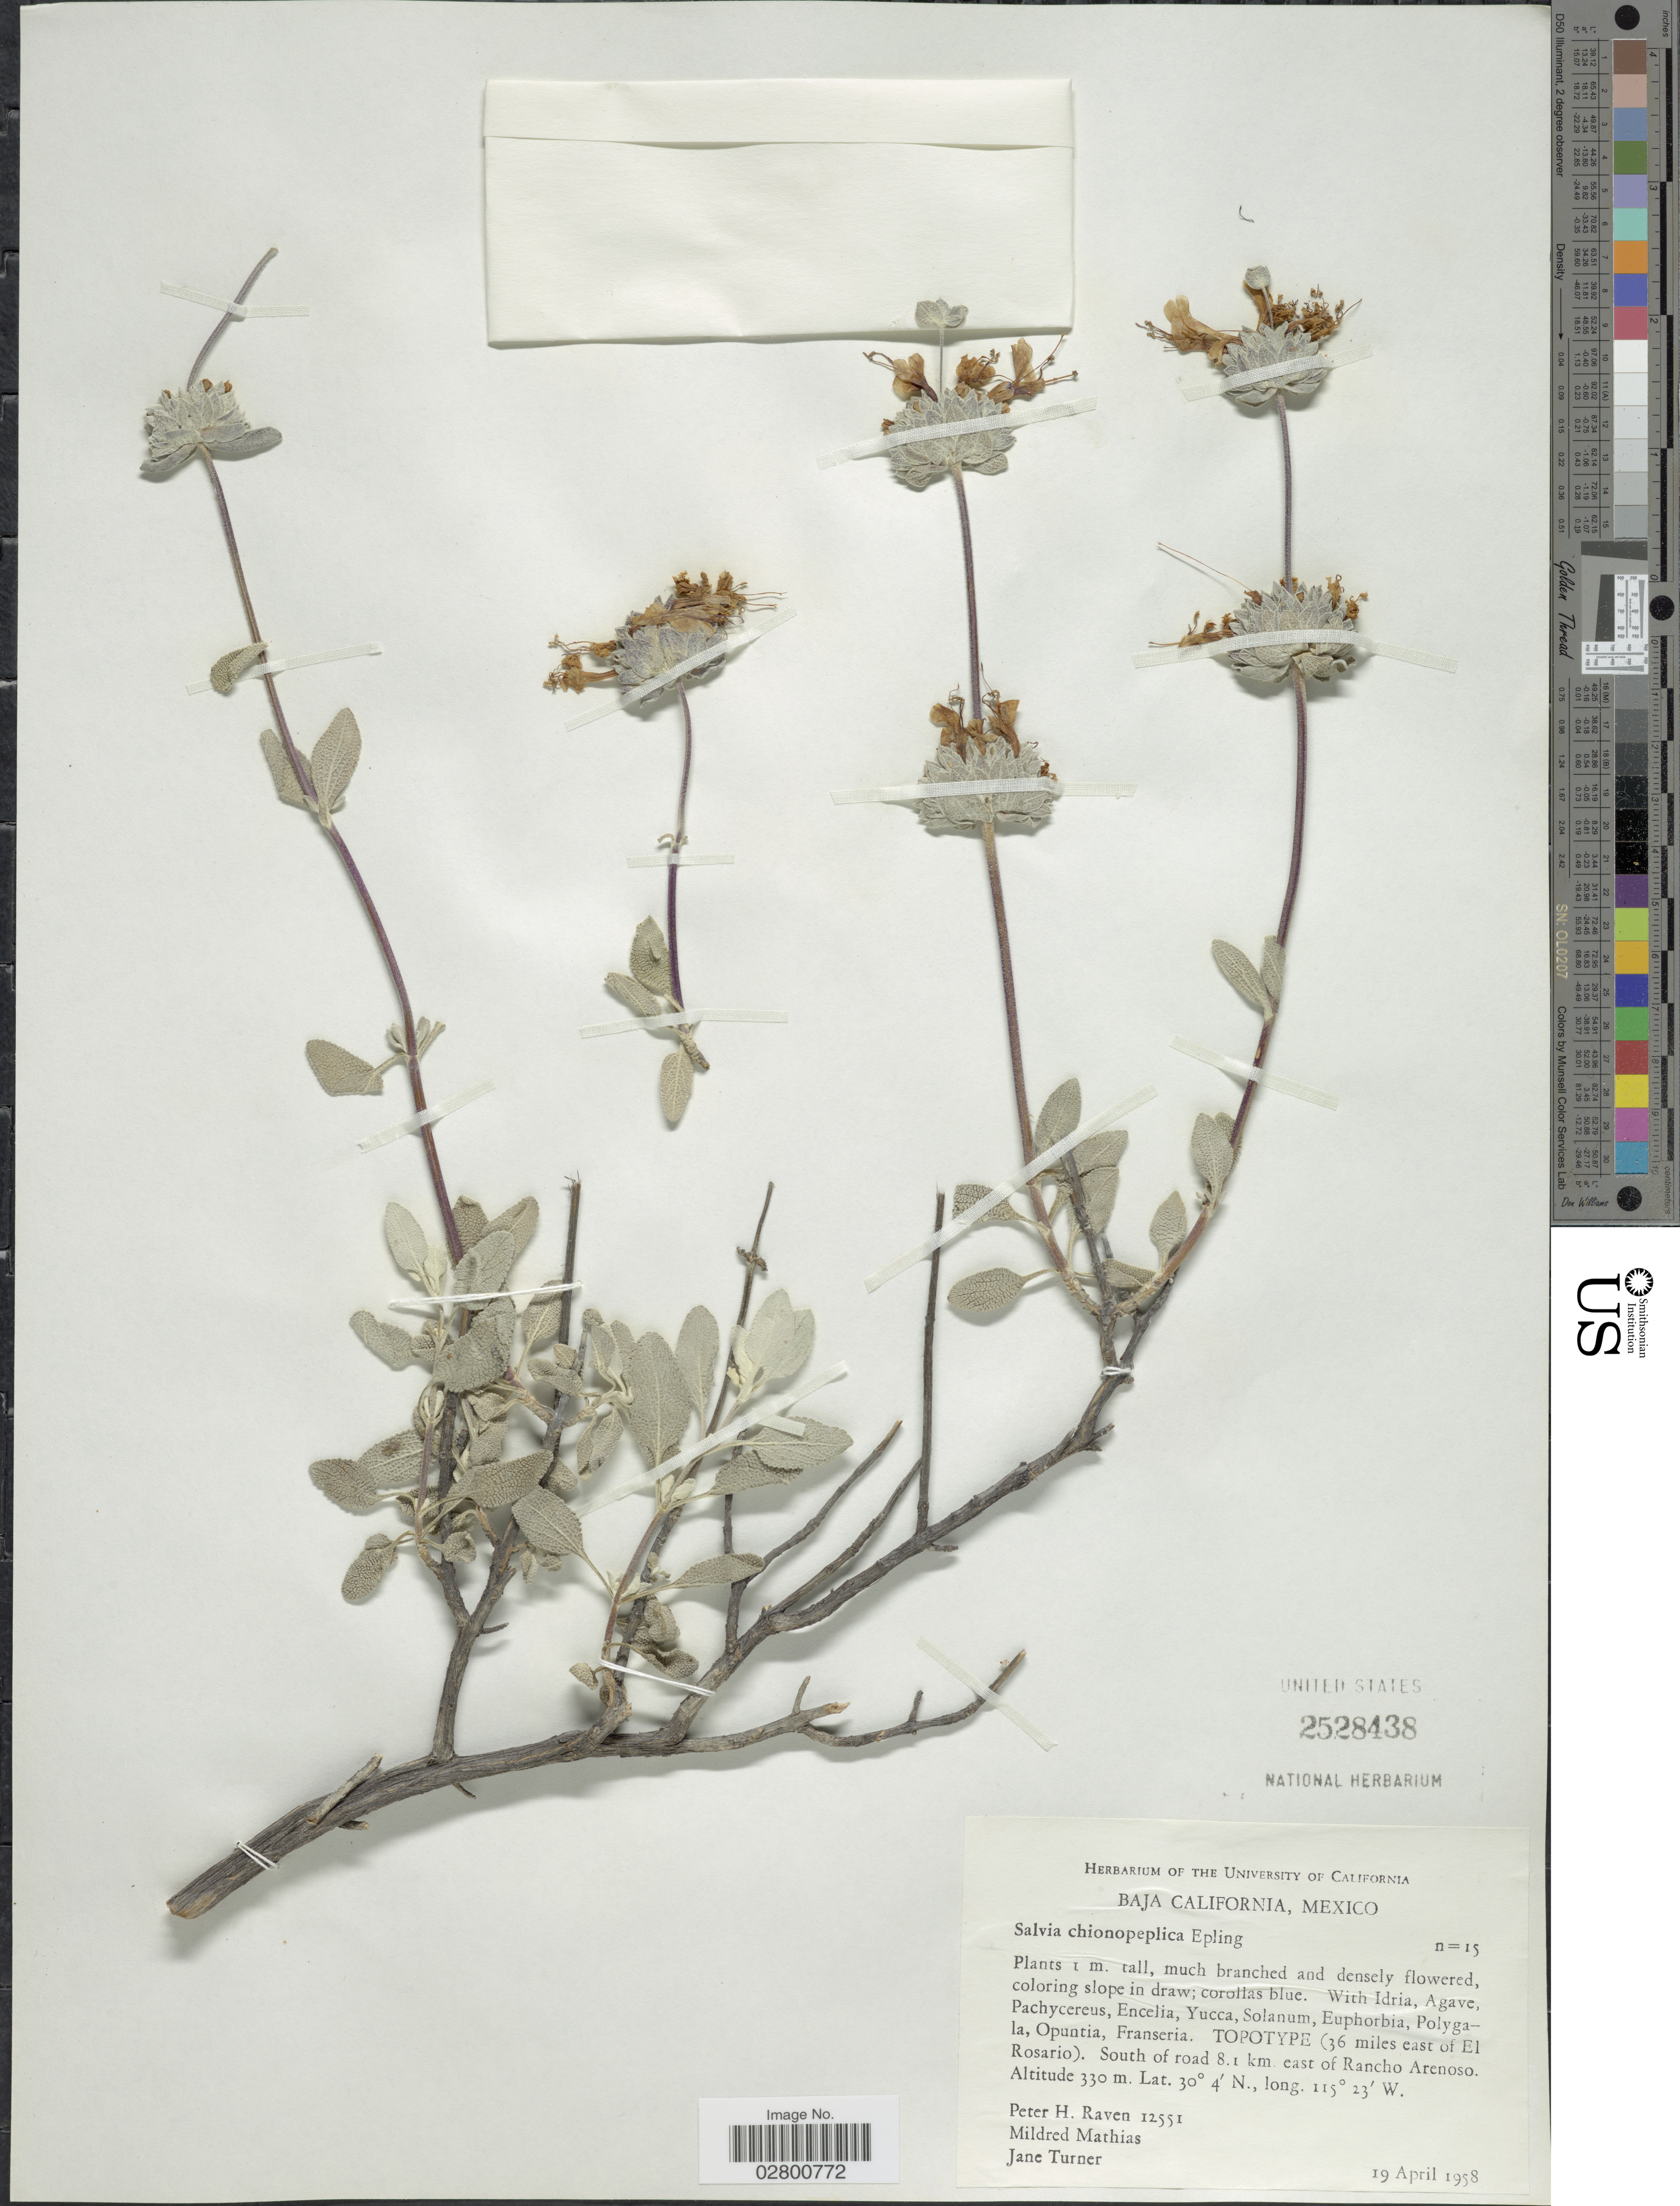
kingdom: Plantae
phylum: Tracheophyta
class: Magnoliopsida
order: Lamiales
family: Lamiaceae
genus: Salvia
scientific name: Salvia chionopeplica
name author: Epling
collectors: P. Raven, M. E. Mathias & J. Turner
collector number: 12551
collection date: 1958-04-19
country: Mexico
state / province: Baja California Norte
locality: (36 miles east of El Rosario), South of road 8.1 km east of Rancho Arenoso.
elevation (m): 330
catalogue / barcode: US 2528438